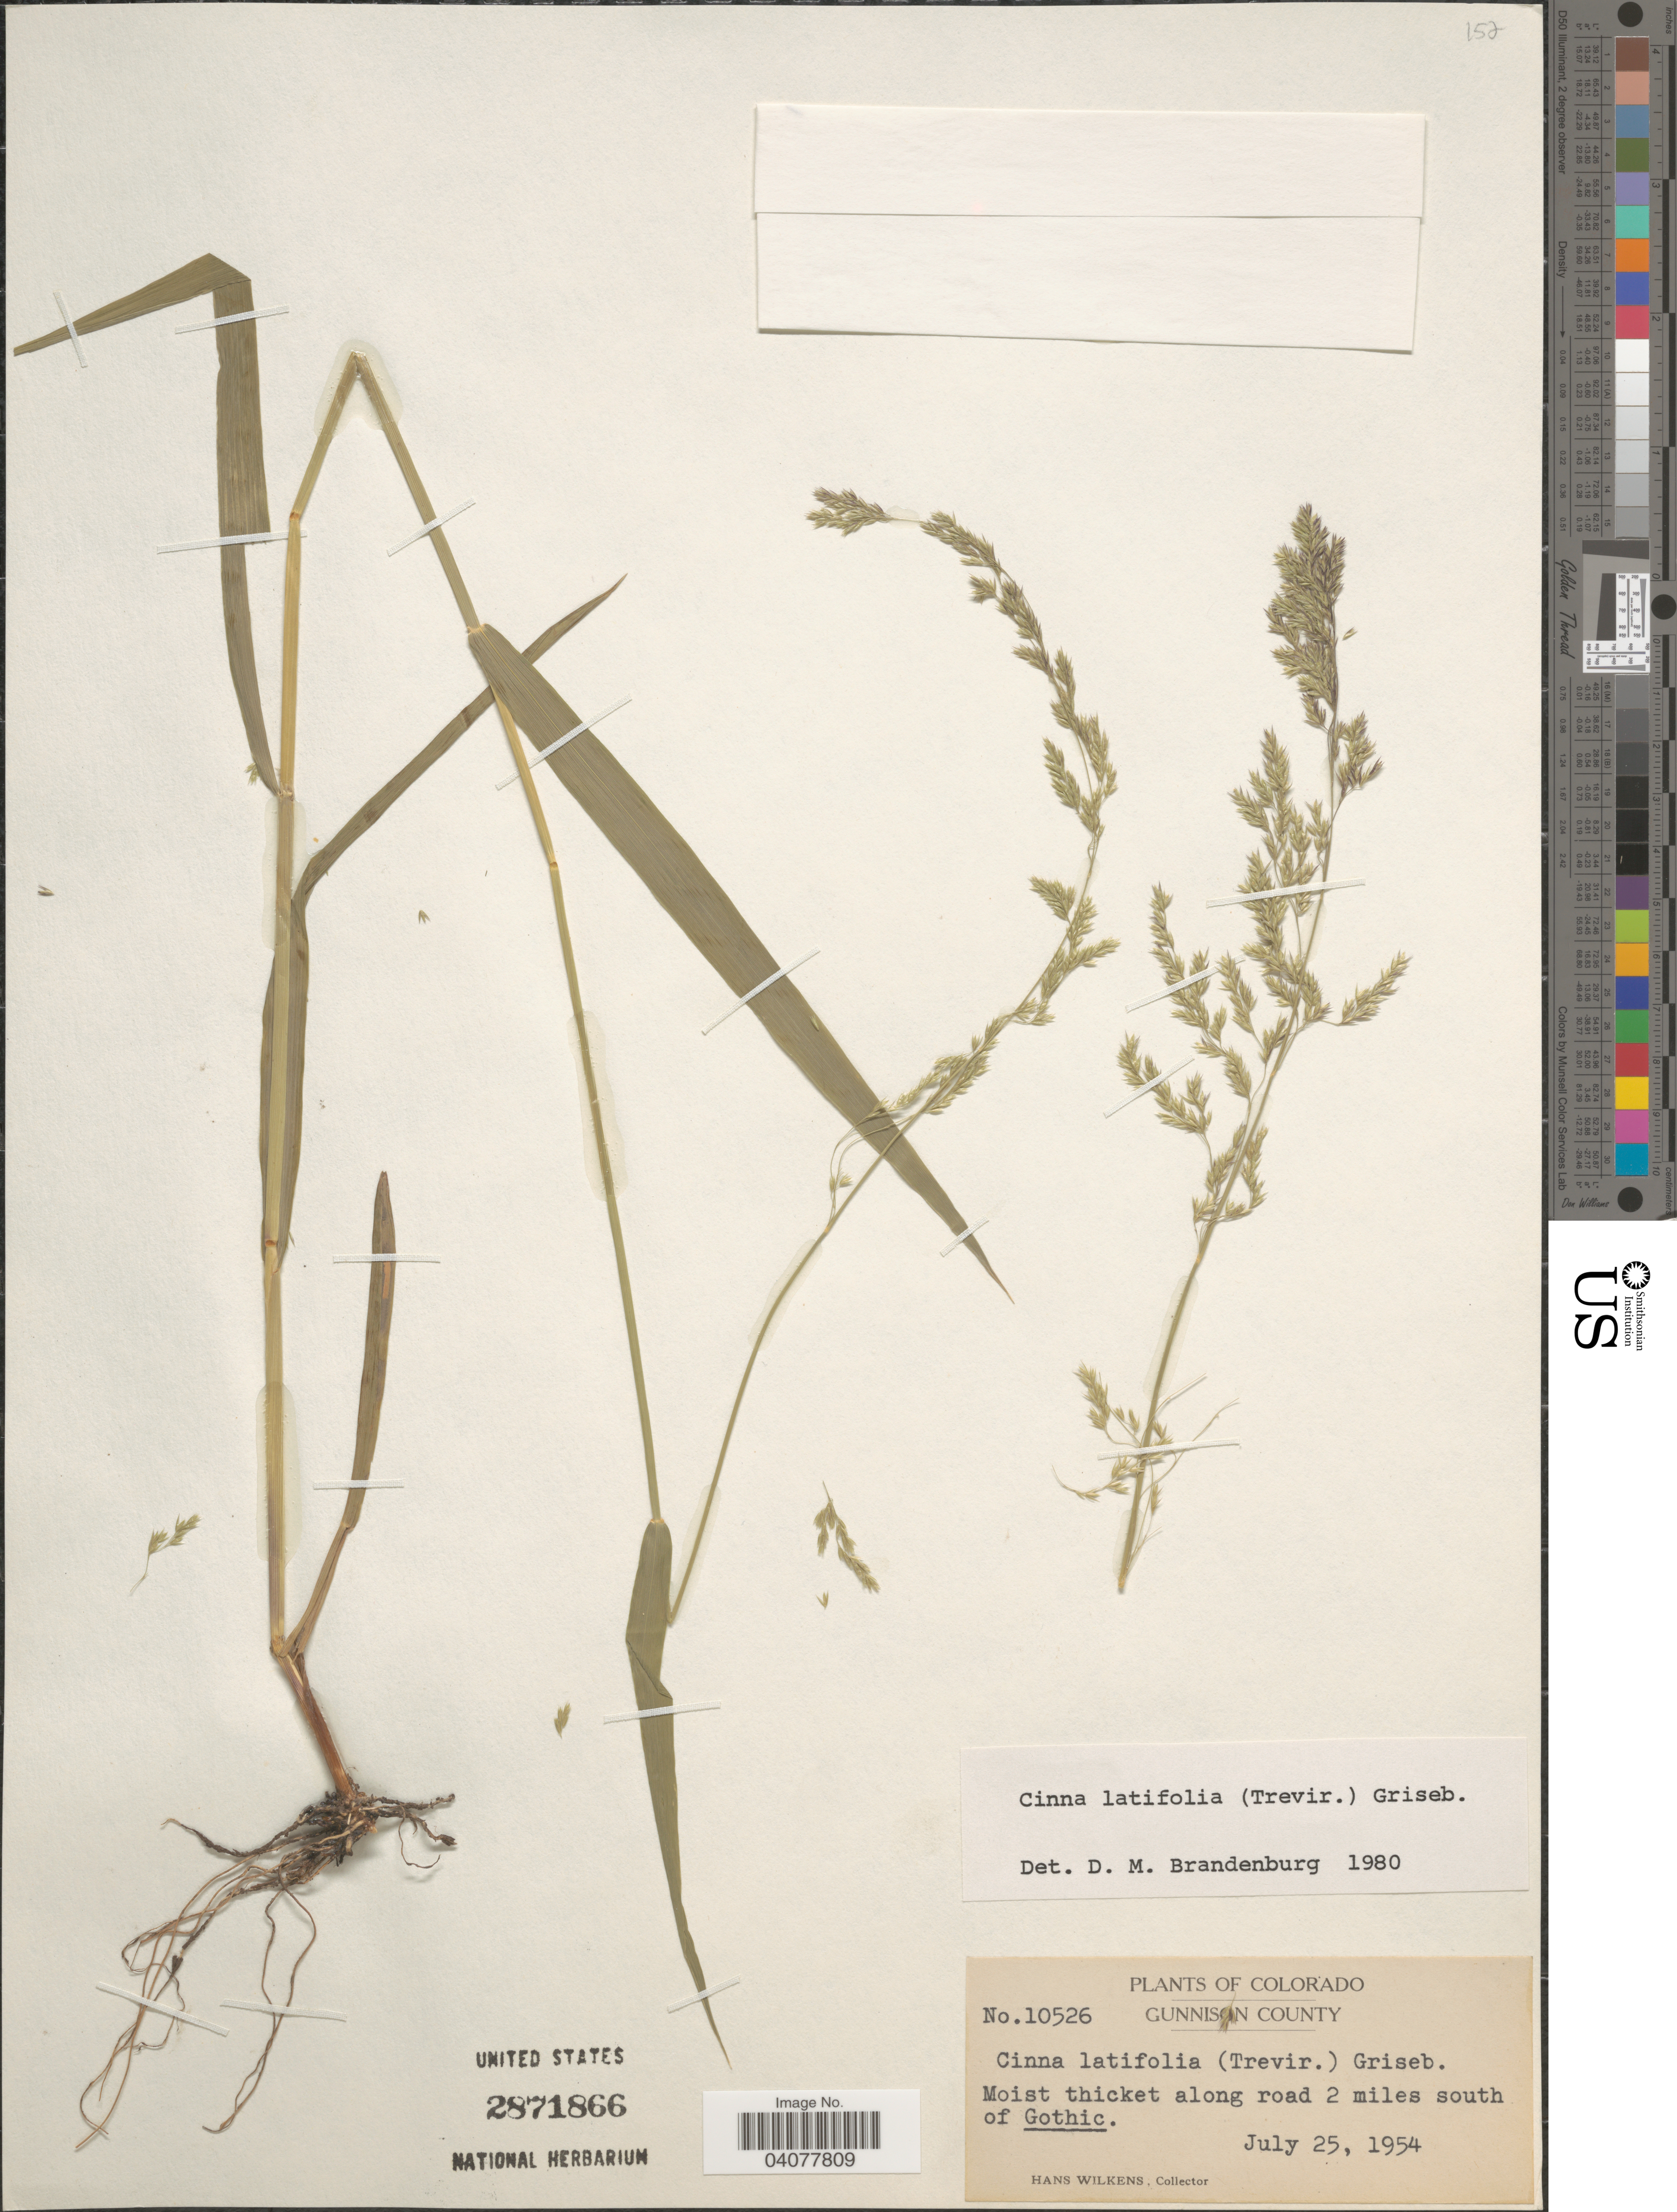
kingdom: Plantae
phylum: Tracheophyta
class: Liliopsida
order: Poales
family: Poaceae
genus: Cinna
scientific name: Cinna latifolia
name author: (Trevir. ex Goeppert) Griseb.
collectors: H. Wilkens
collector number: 10526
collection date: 1954-07-25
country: United States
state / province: Colorado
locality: Gunnison County. Moist thicket along road 2 miles south of Gothic.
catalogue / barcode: US 2871866